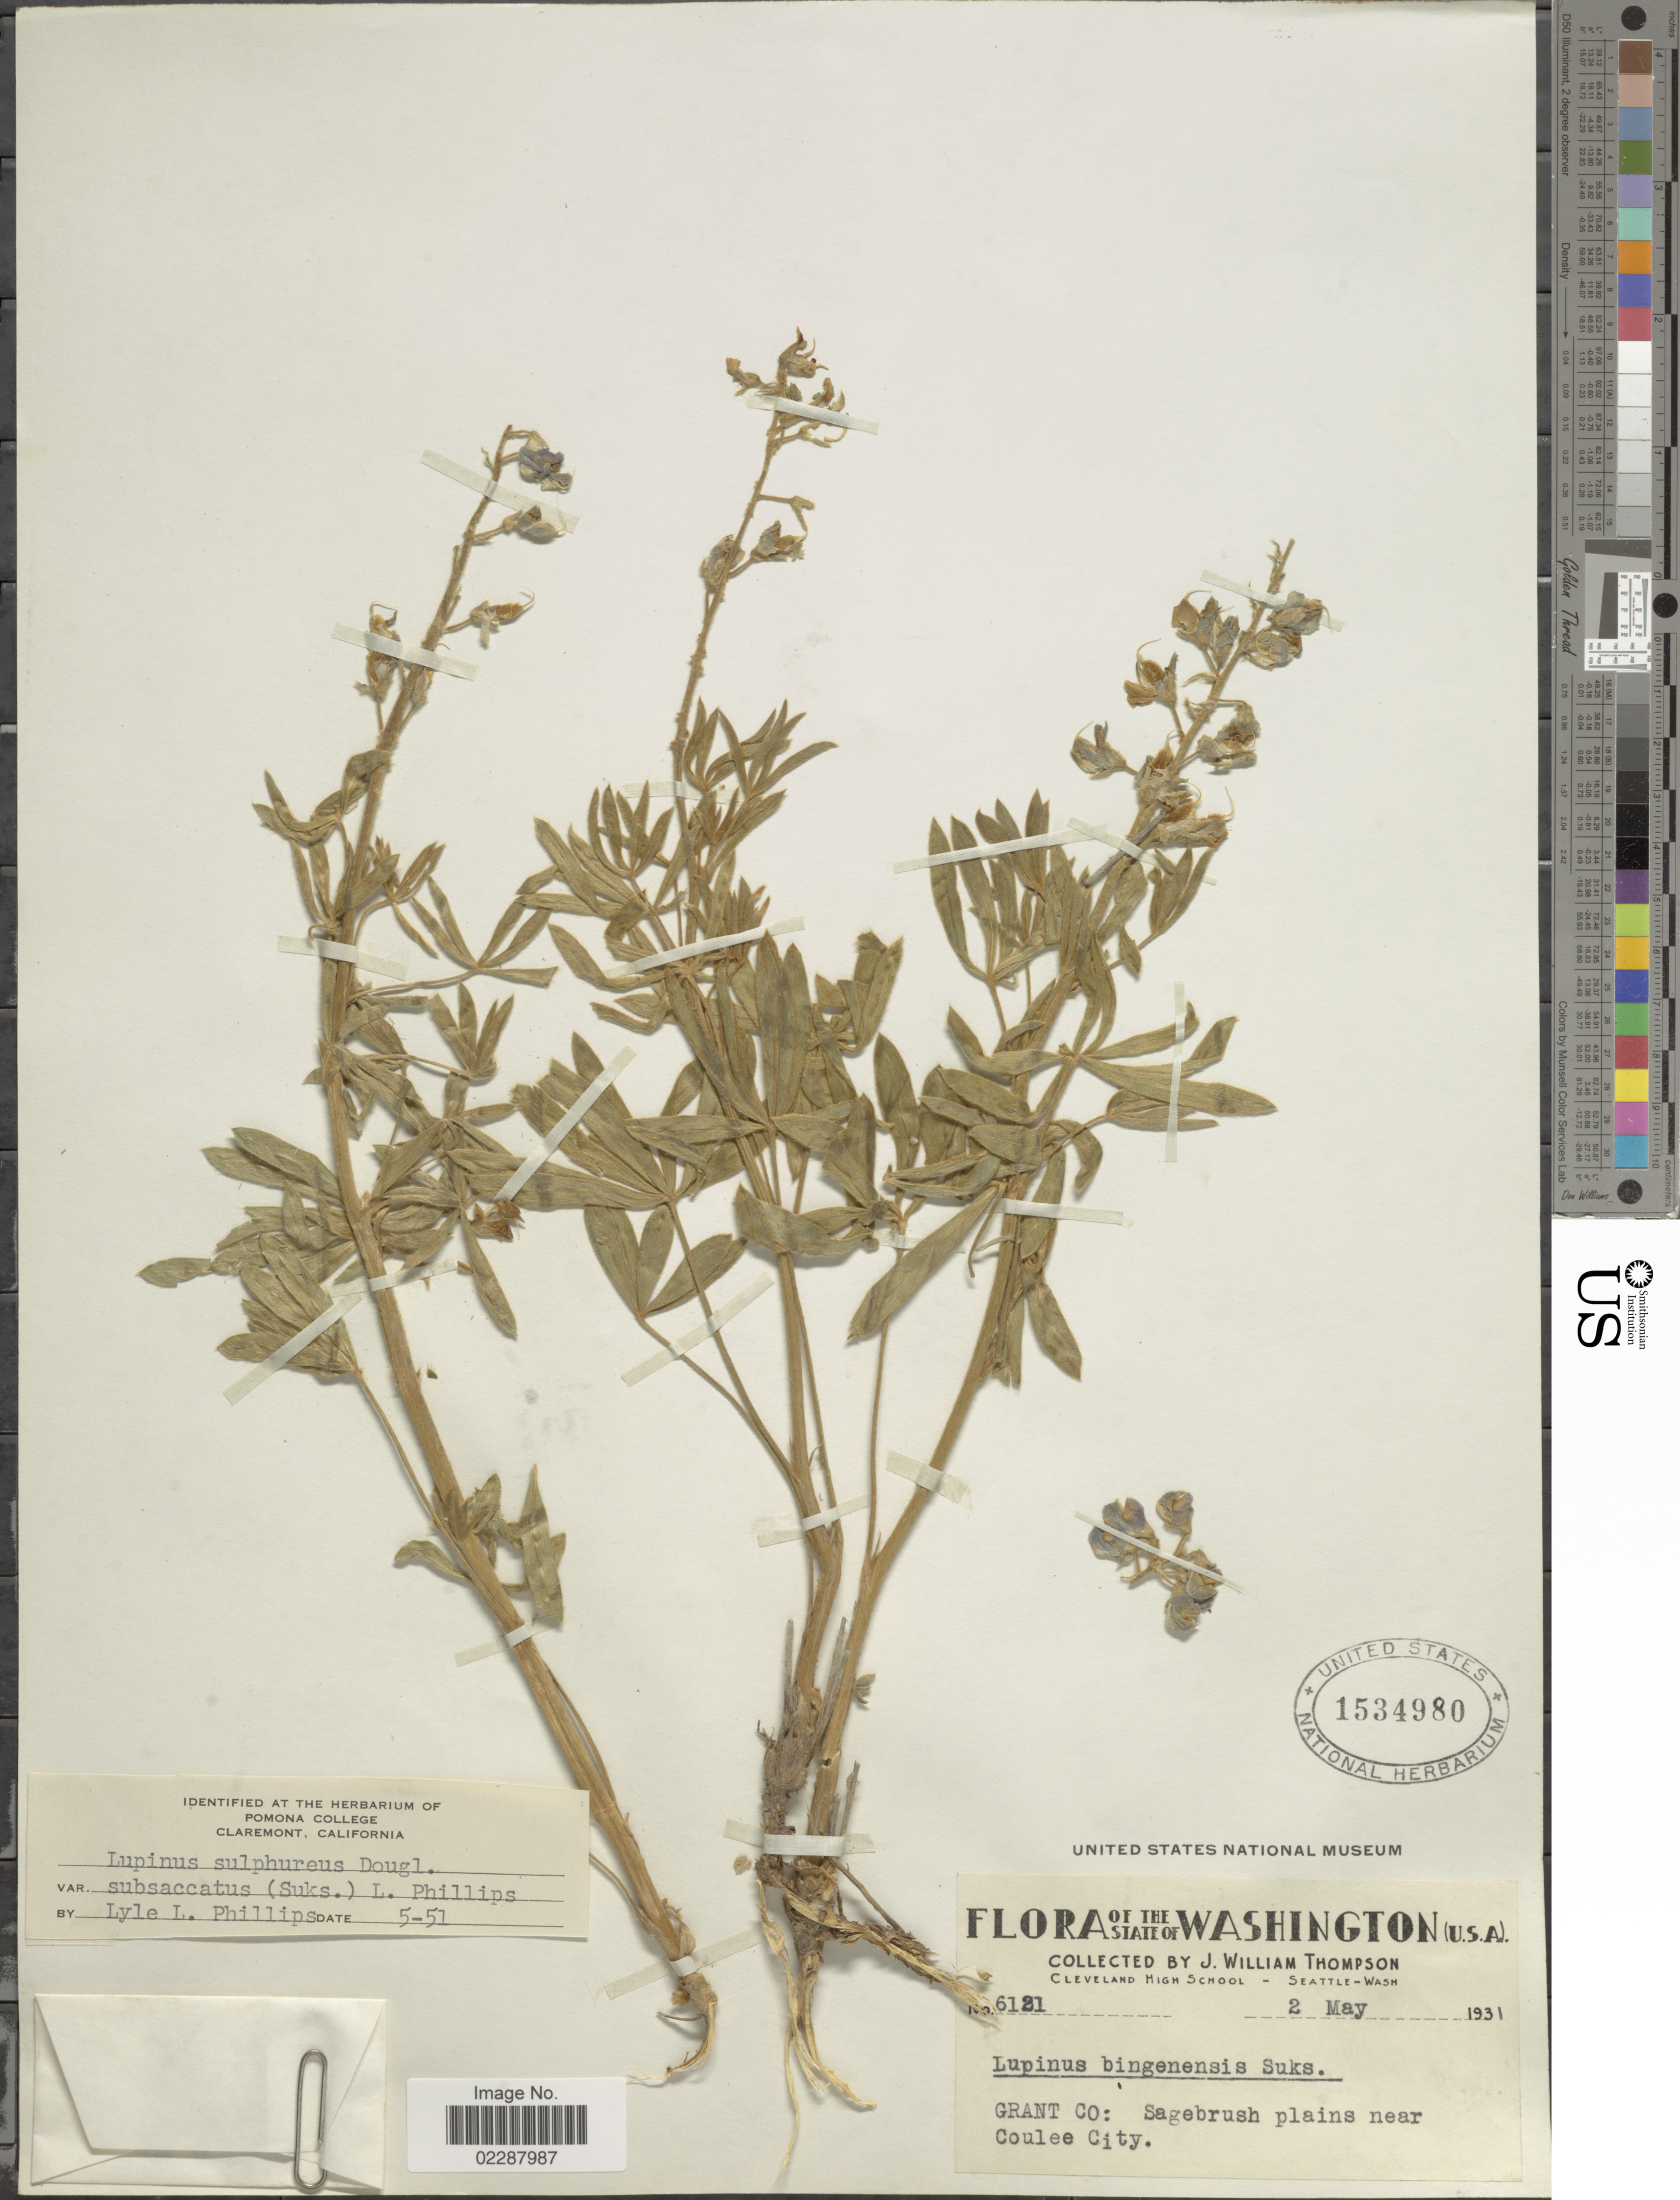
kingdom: Plantae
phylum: Tracheophyta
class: Magnoliopsida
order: Fabales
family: Fabaceae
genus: Lupinus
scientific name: Lupinus sulphureus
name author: Douglas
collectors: J. W. Thompson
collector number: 6121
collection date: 1931-05-02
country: United States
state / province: Washington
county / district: Grant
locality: Grant Co.: Sagebrush plains near Coulee City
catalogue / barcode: US 1534980